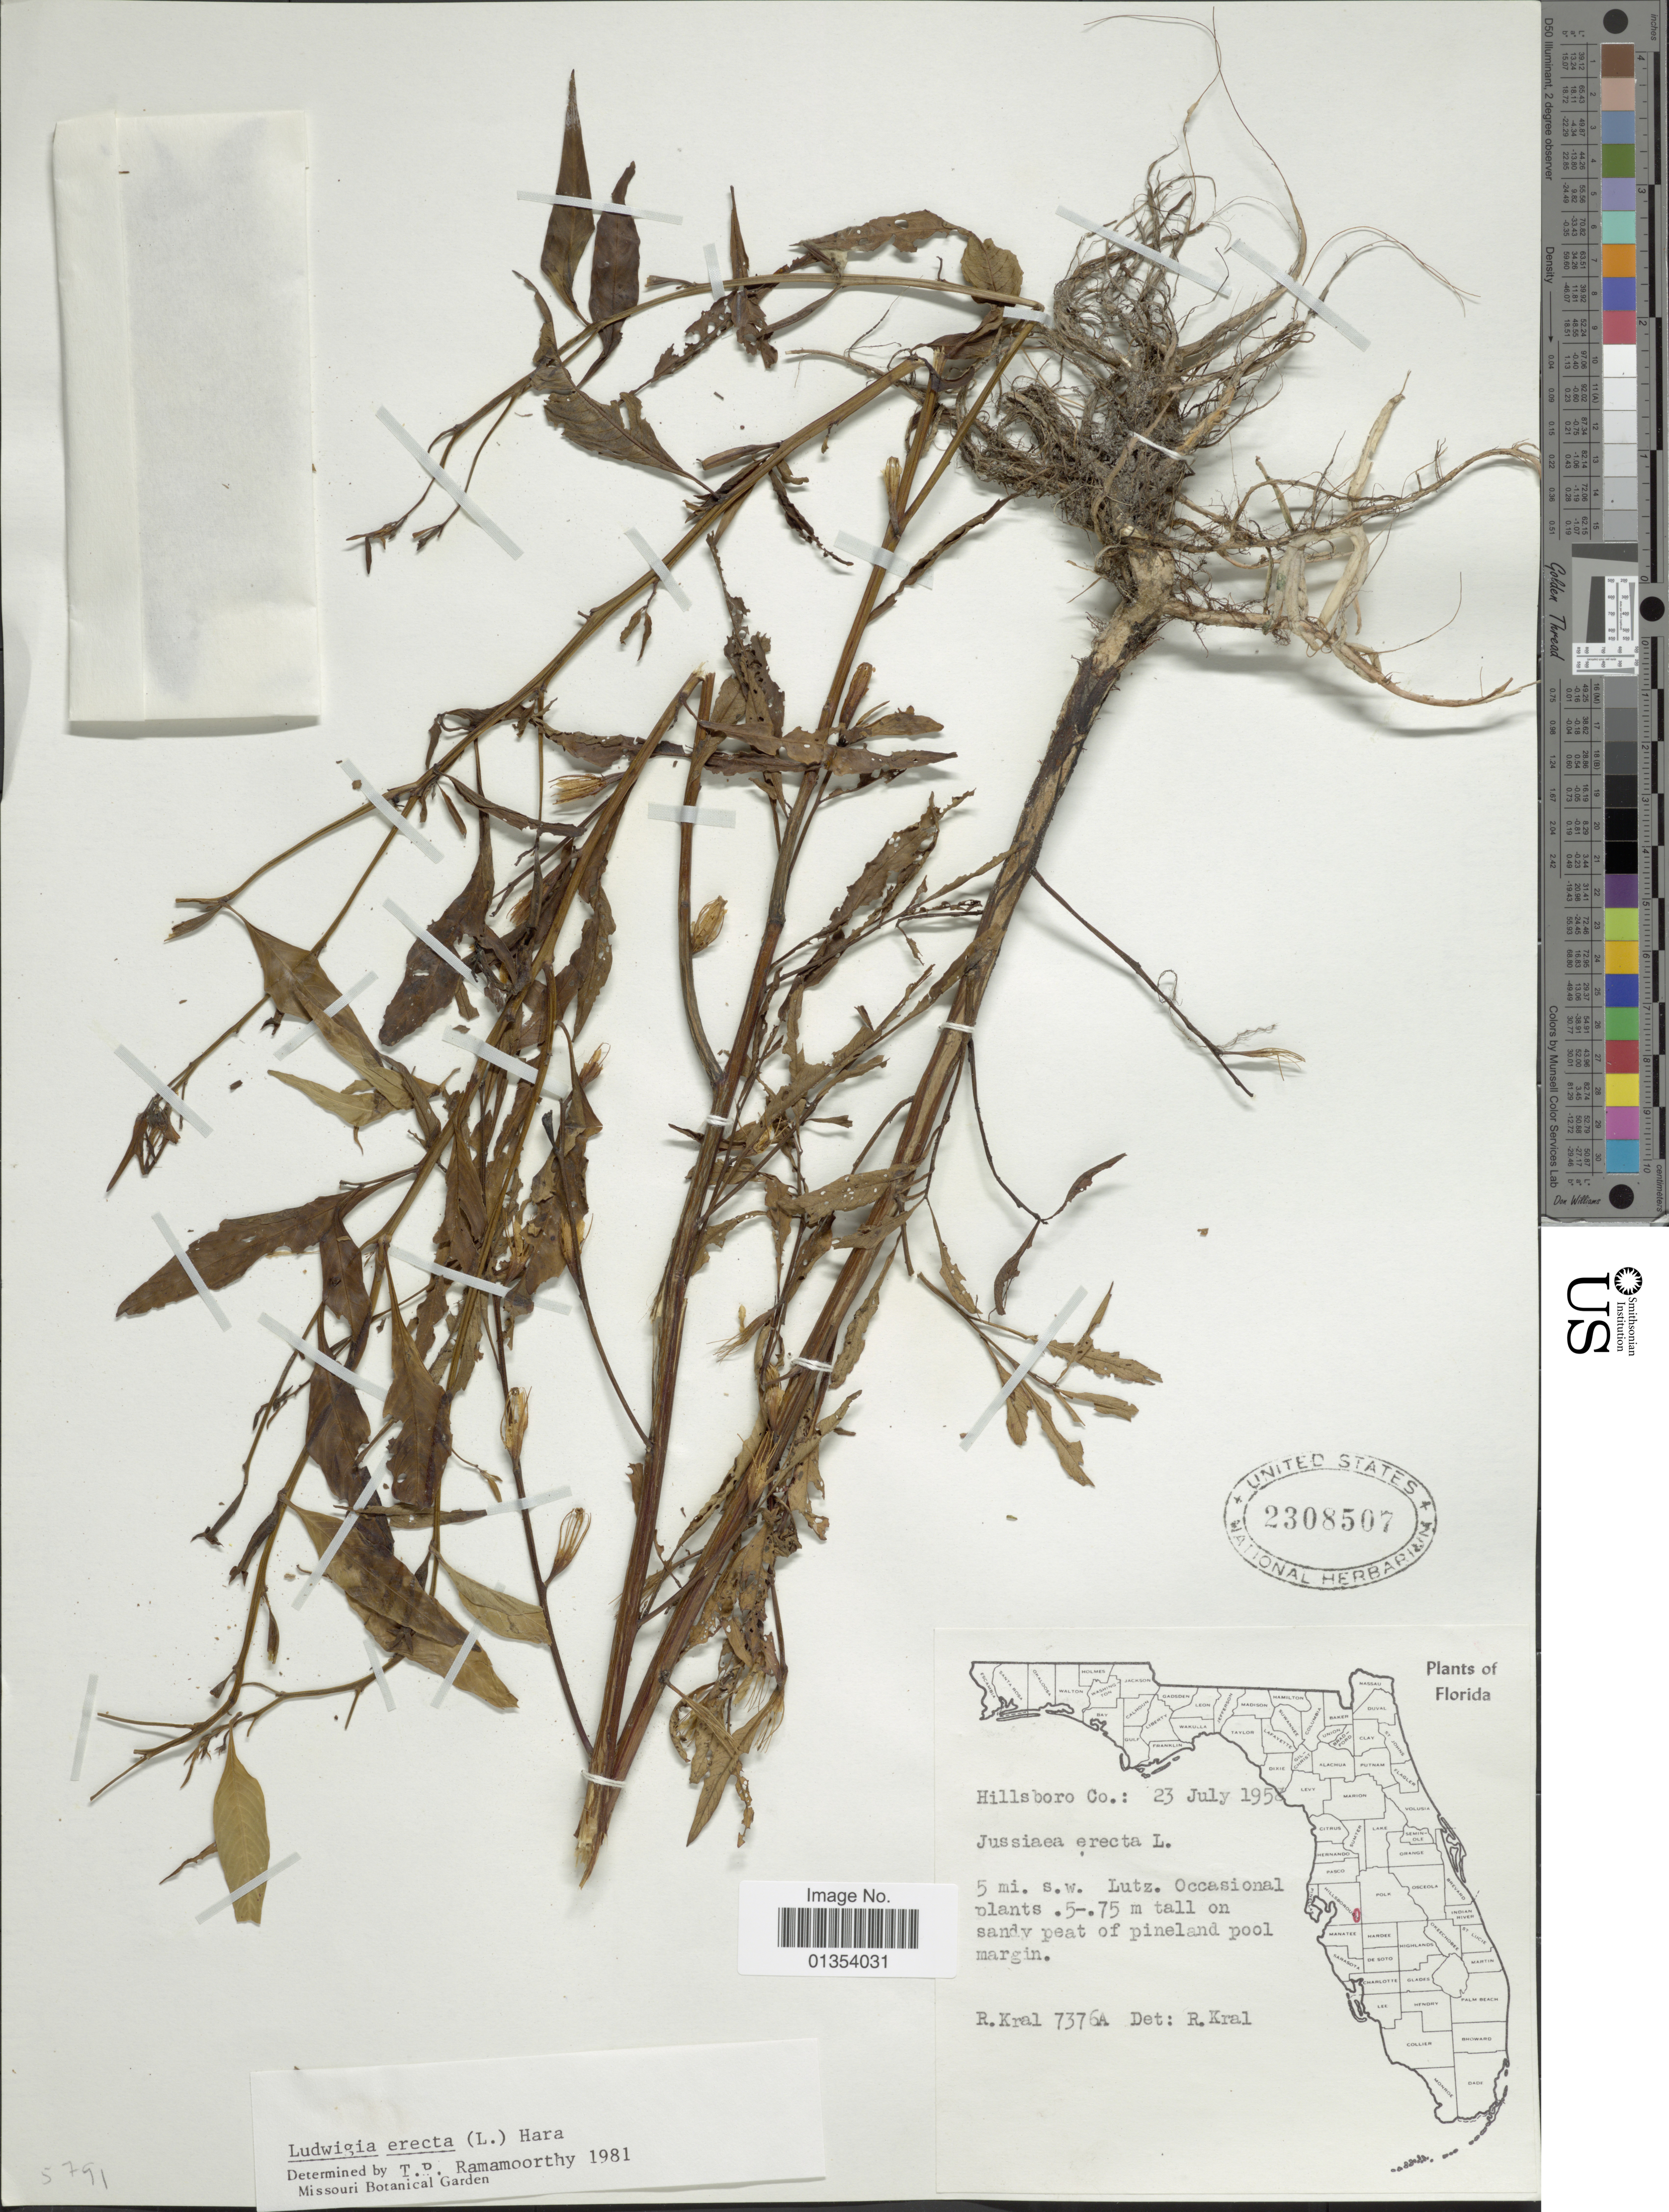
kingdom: Plantae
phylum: Tracheophyta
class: Magnoliopsida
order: Myrtales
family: Onagraceae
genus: Ludwigia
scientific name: Ludwigia erecta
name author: (L.) H. Hara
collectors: R. Kral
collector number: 7376A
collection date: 1958-07-23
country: United States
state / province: Florida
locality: Hillsboro Co. 5 mi. s.w. Lutz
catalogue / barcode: US 2308507